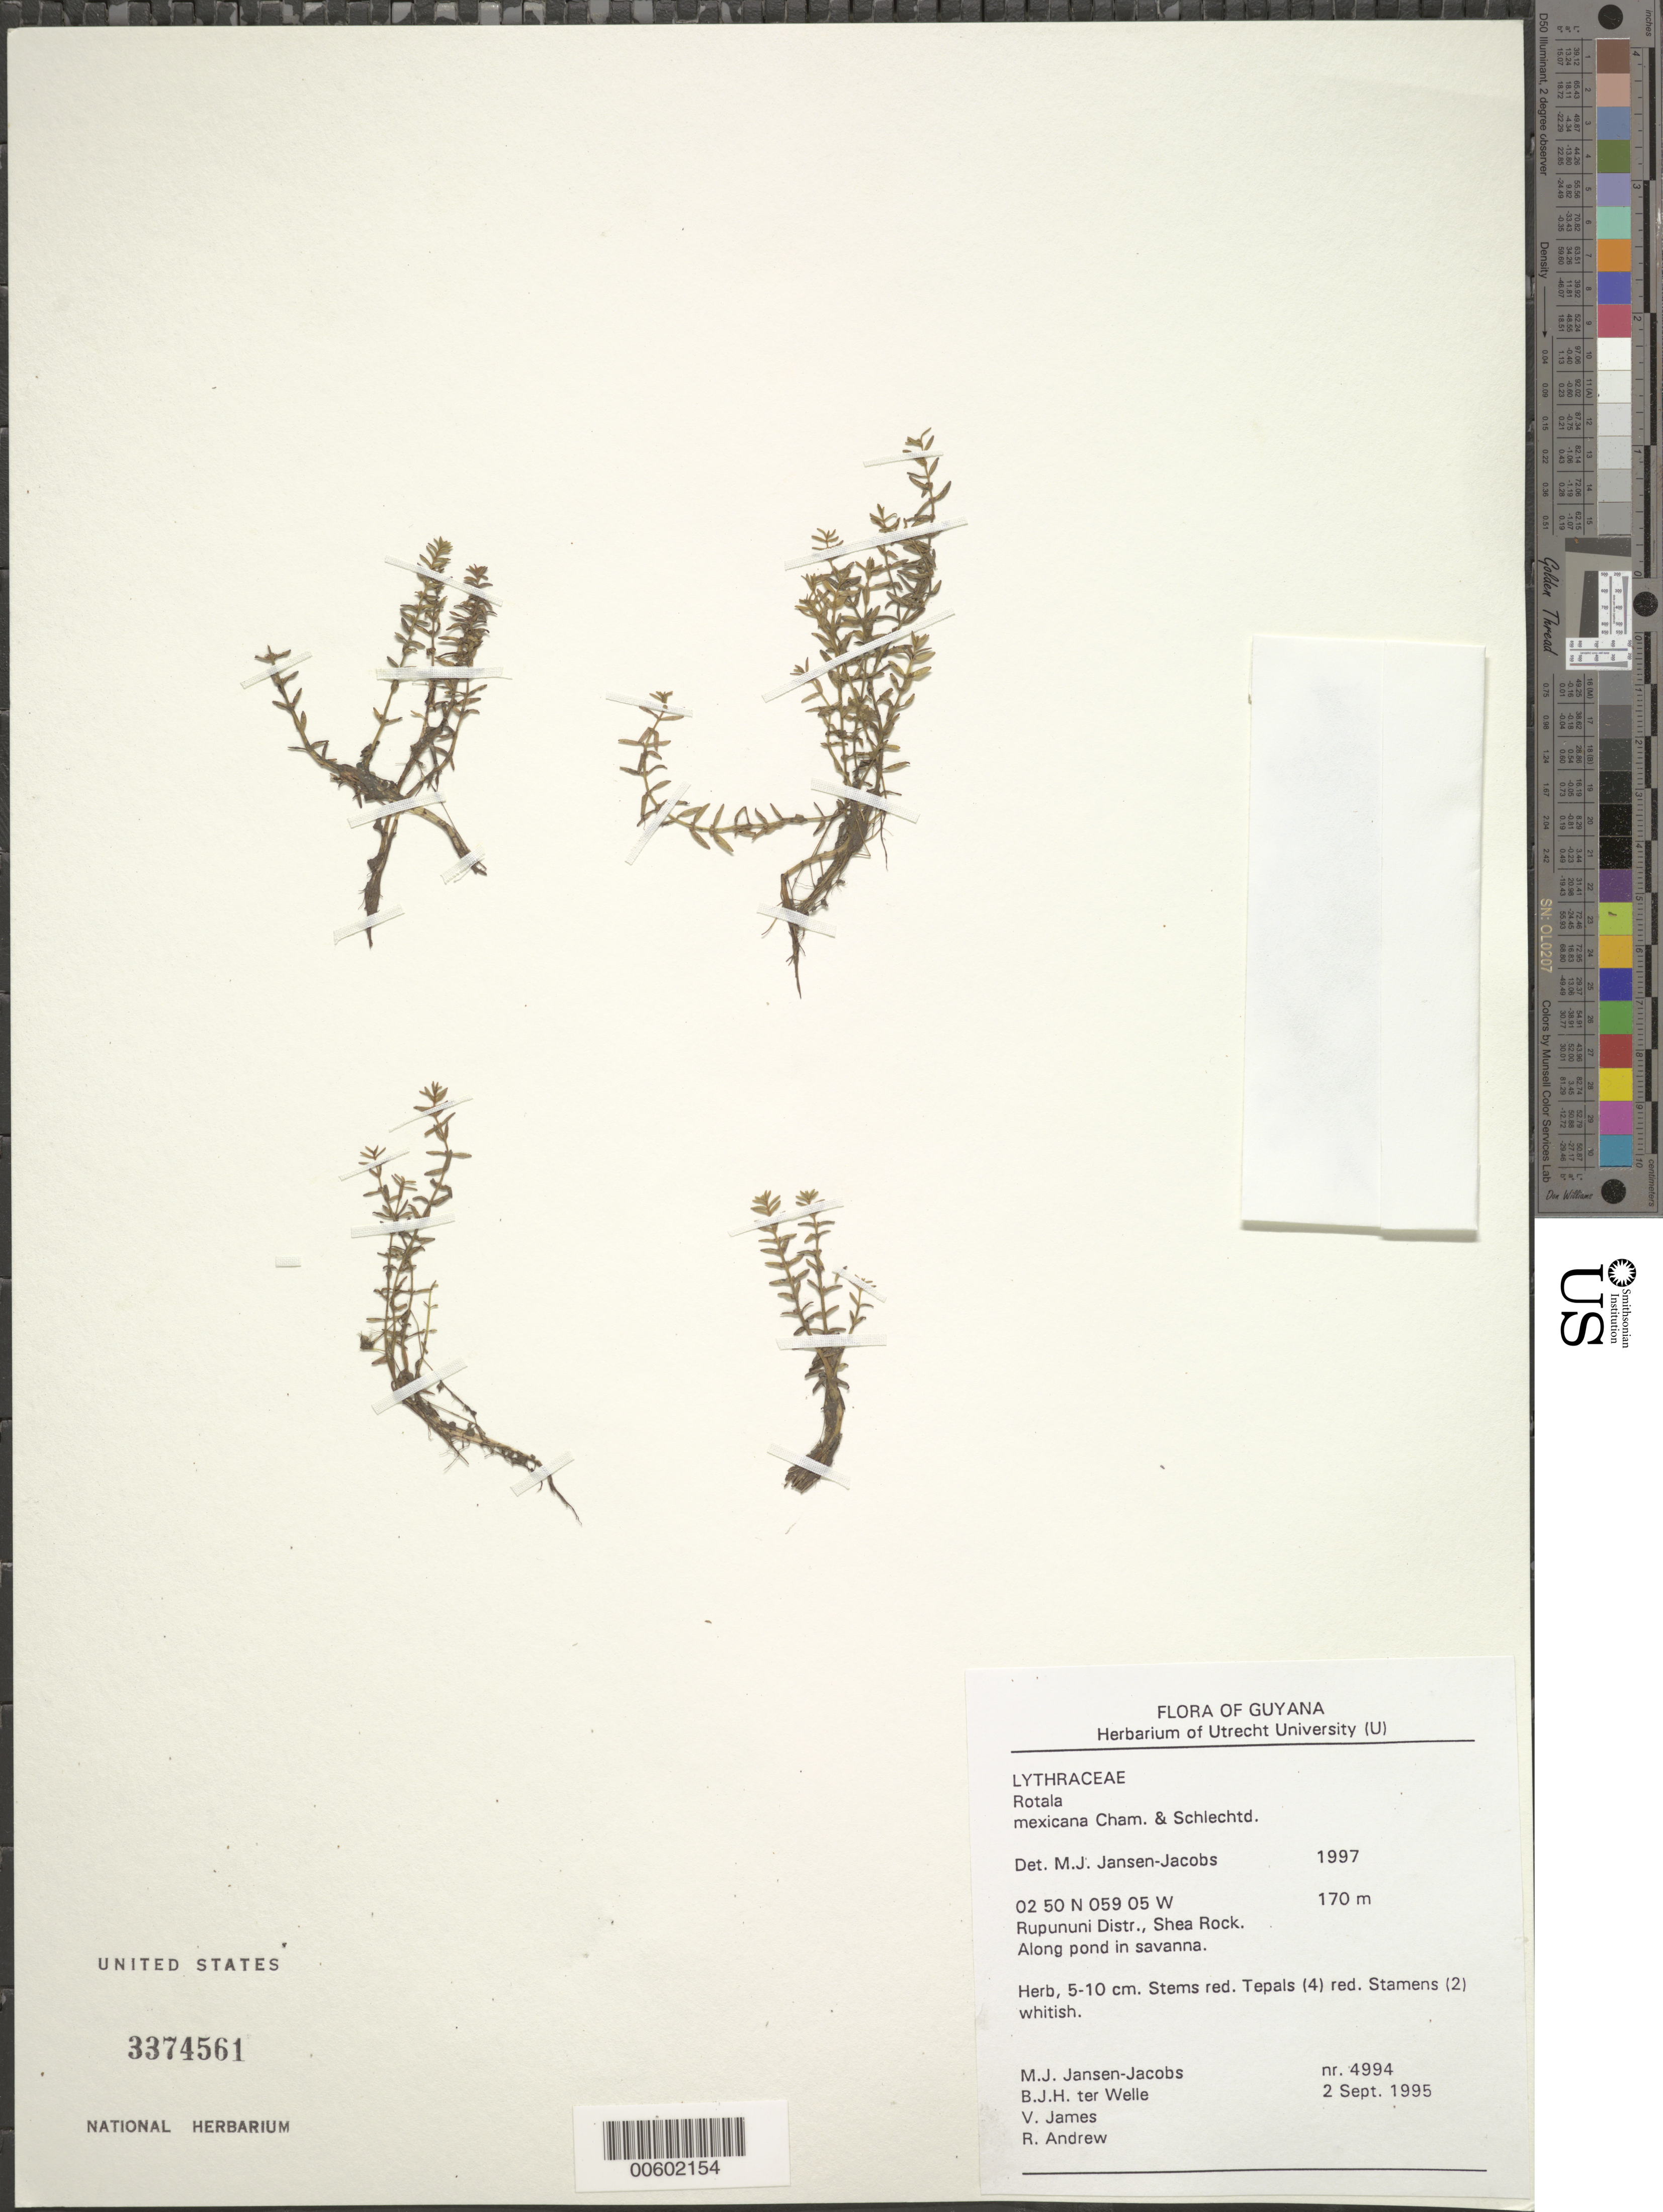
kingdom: Plantae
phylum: Tracheophyta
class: Magnoliopsida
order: Myrtales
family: Lythraceae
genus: Rotala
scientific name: Rotala mexicana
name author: Cham. & Schltdl.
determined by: Jansen-Jacobs, M. J., (U), Nationaal Herbarium Nederland, Utrecht University branch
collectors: M. J. Jansen-Jacobs, B. Welle, V. James & R. Andrew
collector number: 4994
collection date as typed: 2-Sep-95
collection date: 1995-09-02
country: Guyana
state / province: U. Takutu-U. Essequibo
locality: Shea Rock, Rupununi Dist.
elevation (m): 170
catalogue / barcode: US 3374561